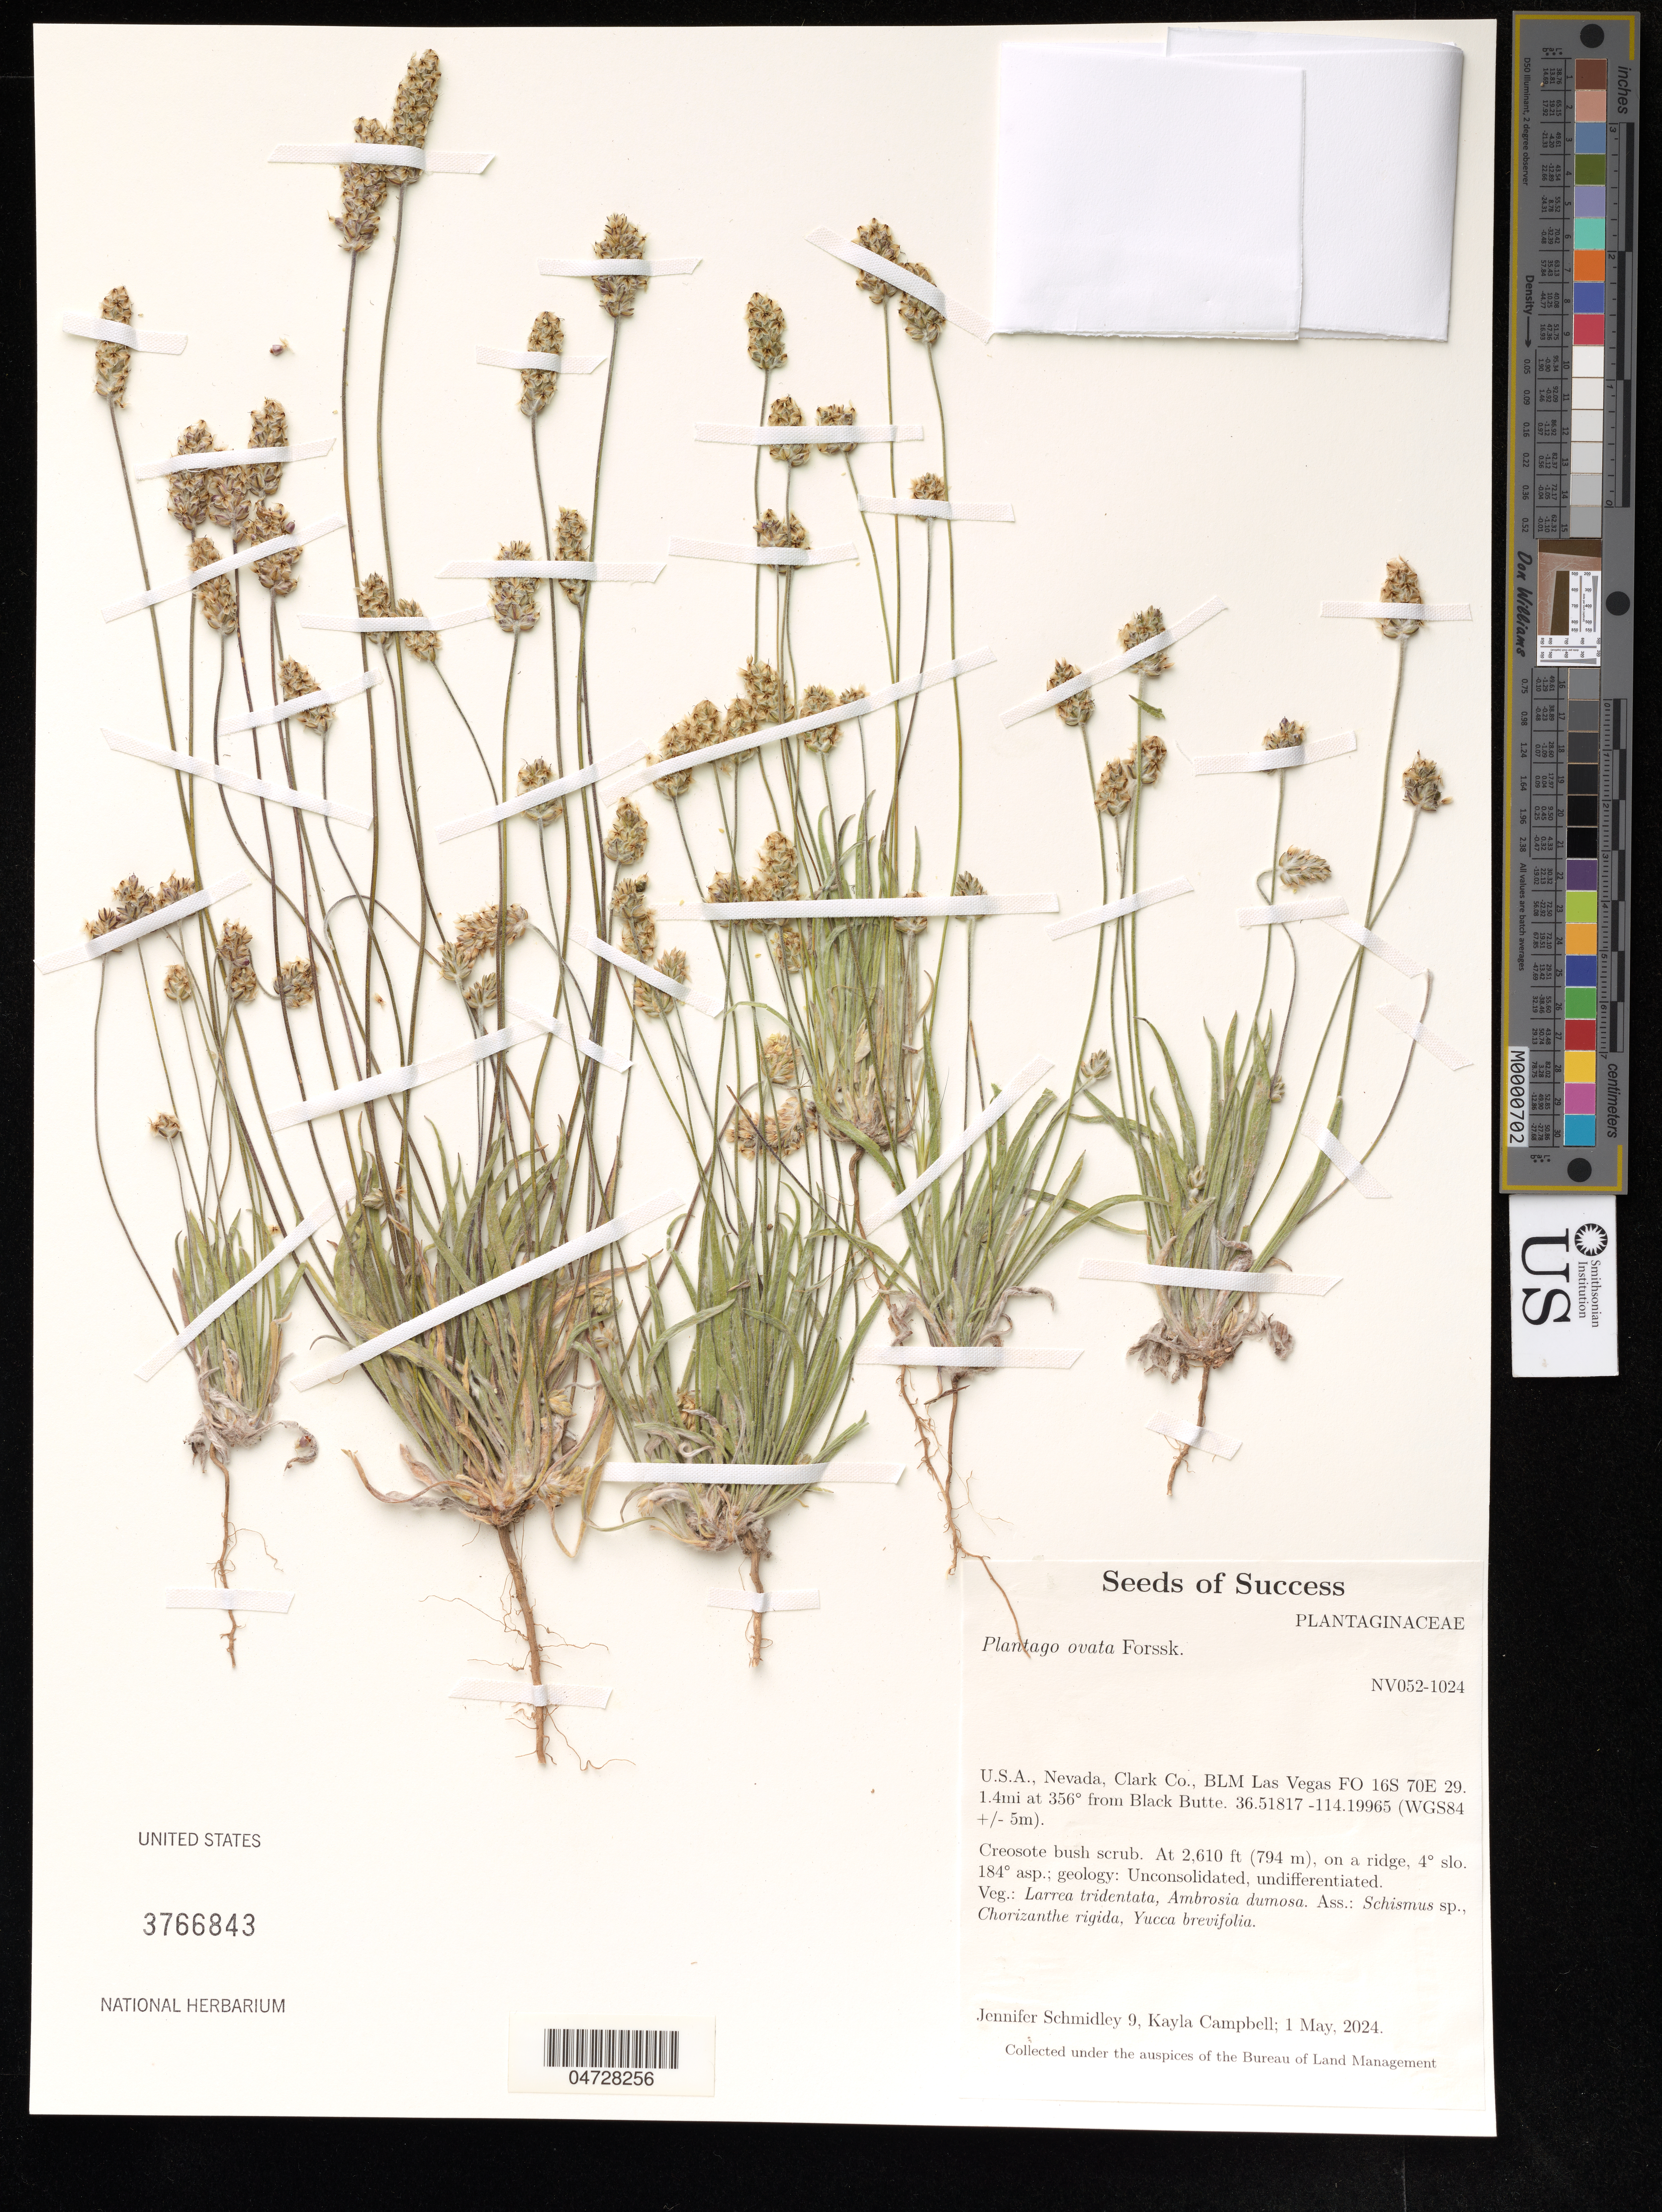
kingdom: Plantae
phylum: Tracheophyta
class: Magnoliopsida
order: Lamiales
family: Plantaginaceae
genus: Plantago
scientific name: Plantago ovata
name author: Forssk.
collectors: J. Schmidley & K. Campbell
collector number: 9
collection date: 2024-05-01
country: United States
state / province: Nevada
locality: Clark Co., BLM Las Vegas FO 16S 70E 29. 1.4mi at 356° from Black Butte.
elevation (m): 796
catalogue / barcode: US 3766843